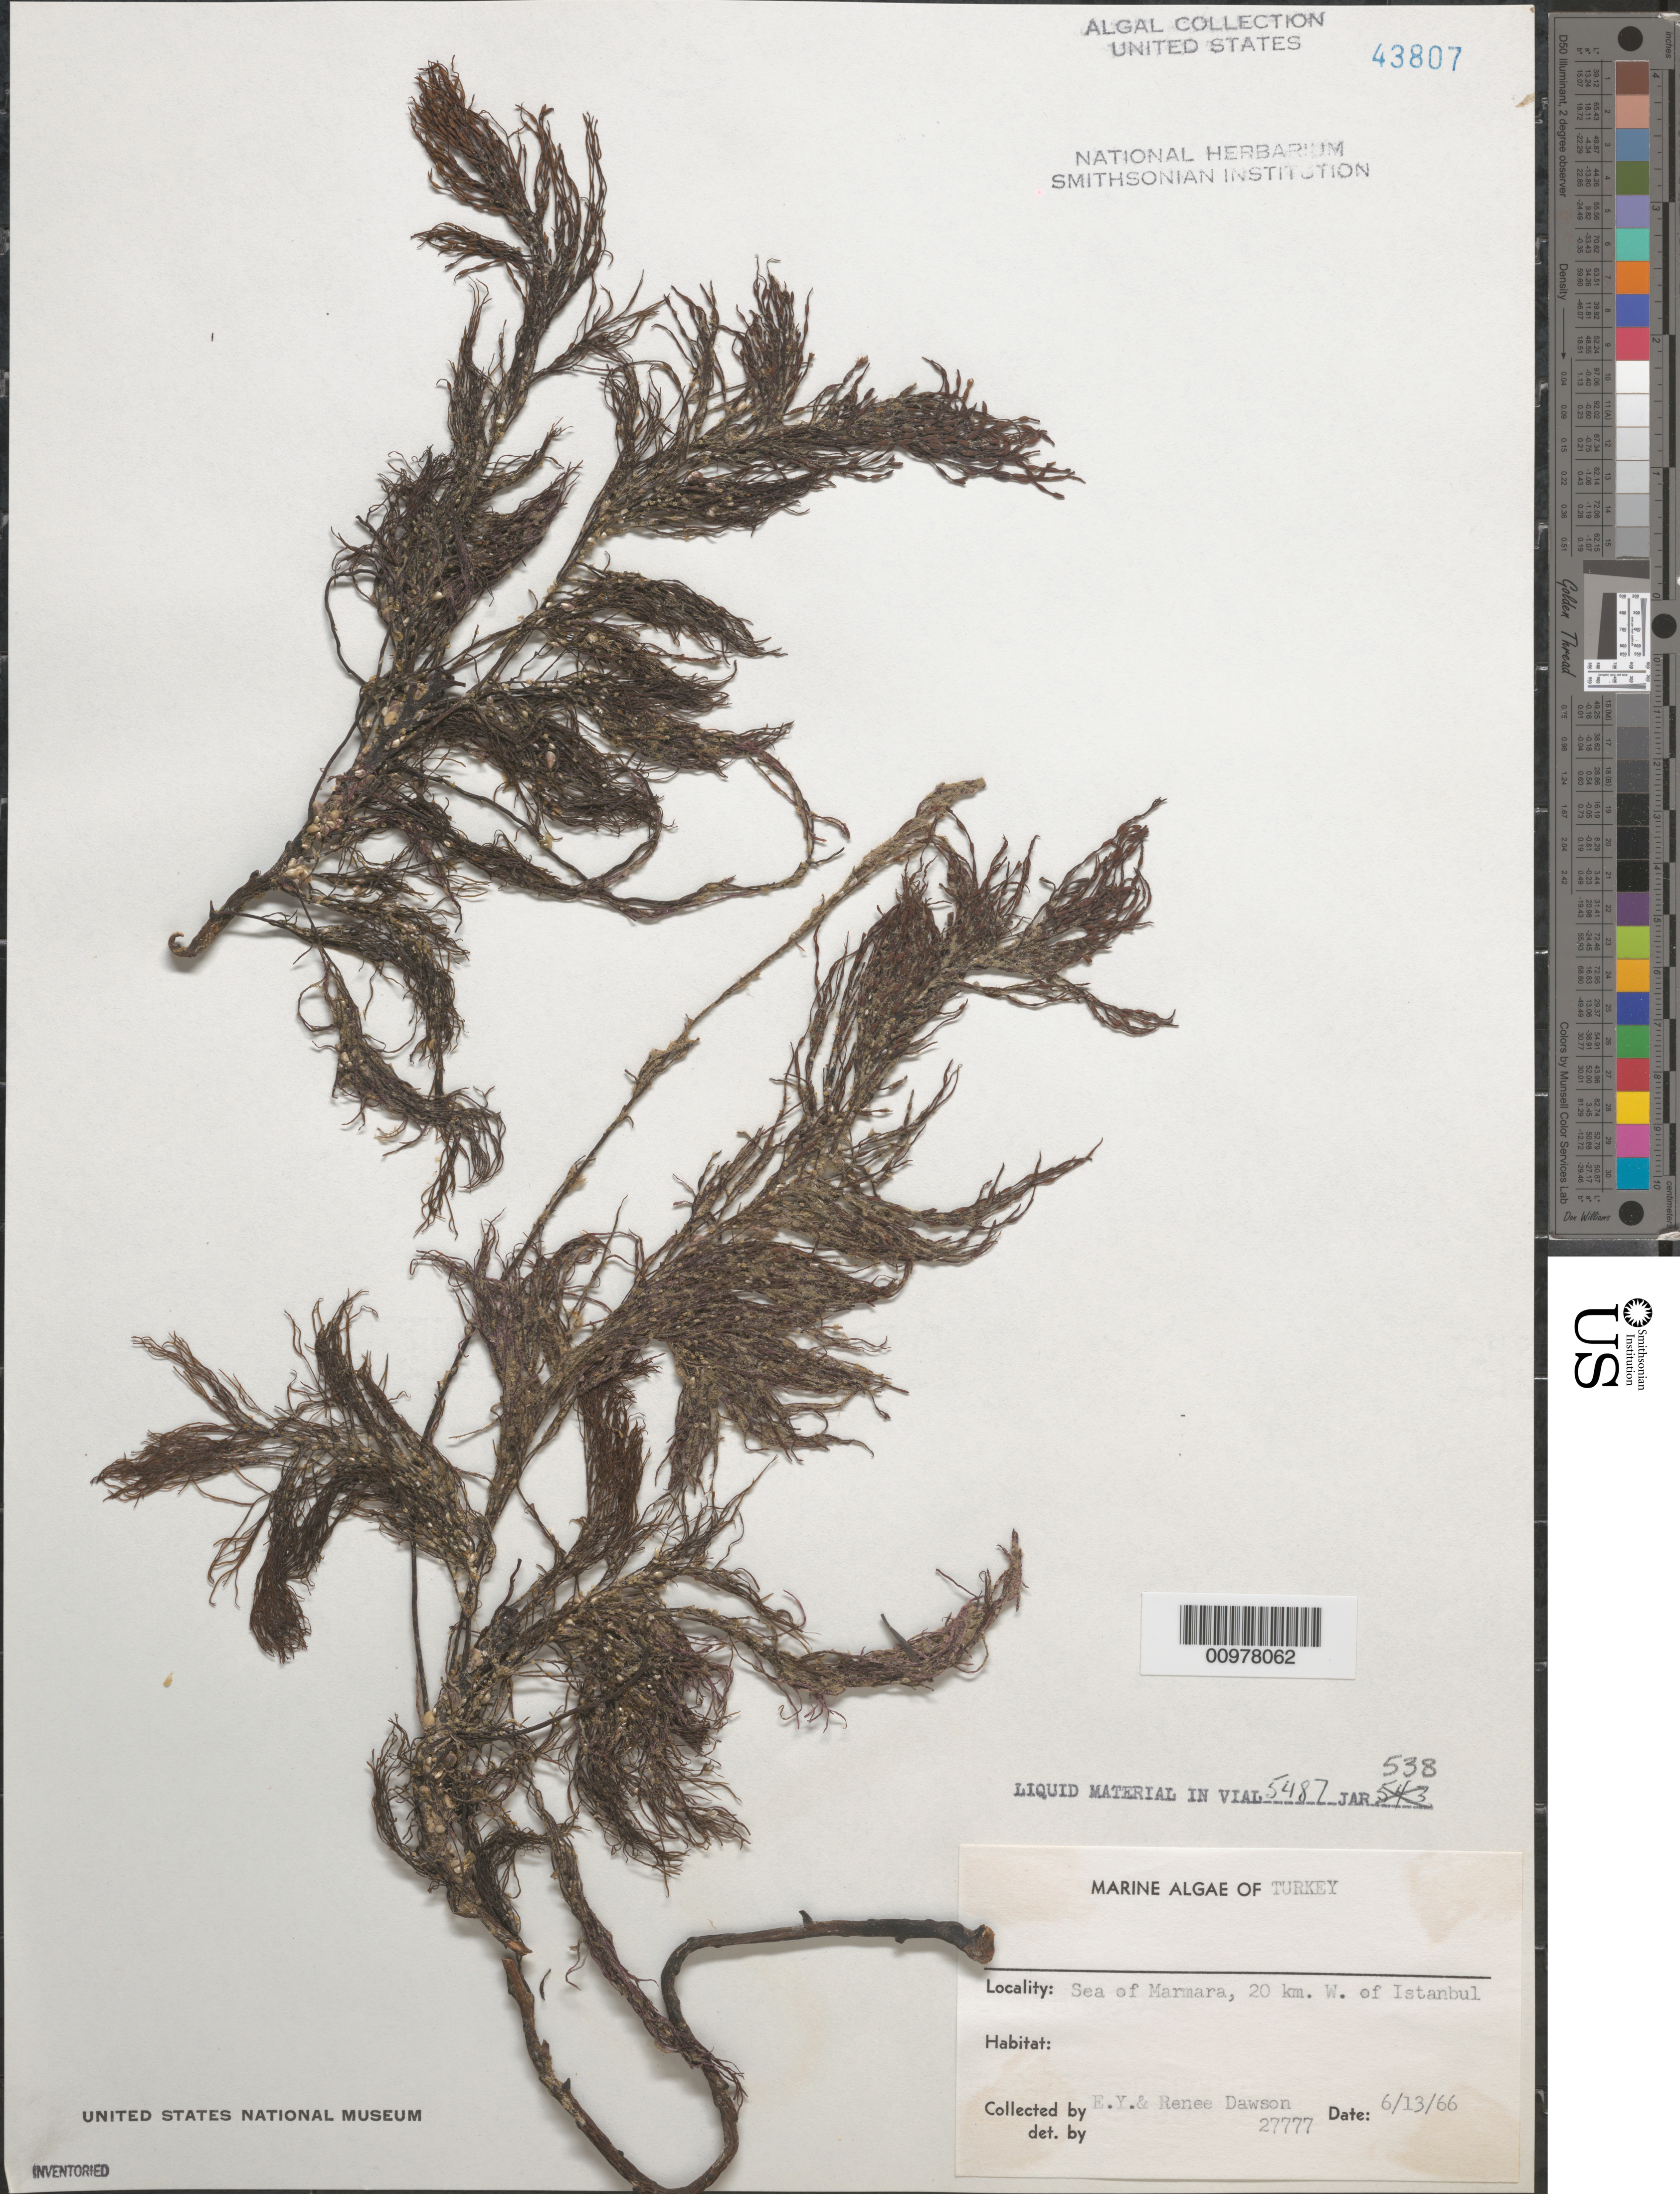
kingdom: Chromista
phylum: Ochrophyta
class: Phaeophyceae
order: Fucales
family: Sargassaceae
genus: Cystoseira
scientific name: Cystoseira sp.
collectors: E. Y. Dawson & R. Dawson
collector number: EYD 27777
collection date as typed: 13 Jun 1966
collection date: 1966-06-13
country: Turkey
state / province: Istanbul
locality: Sea of Marmara, 20 km west of Istanbul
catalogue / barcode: US 43807